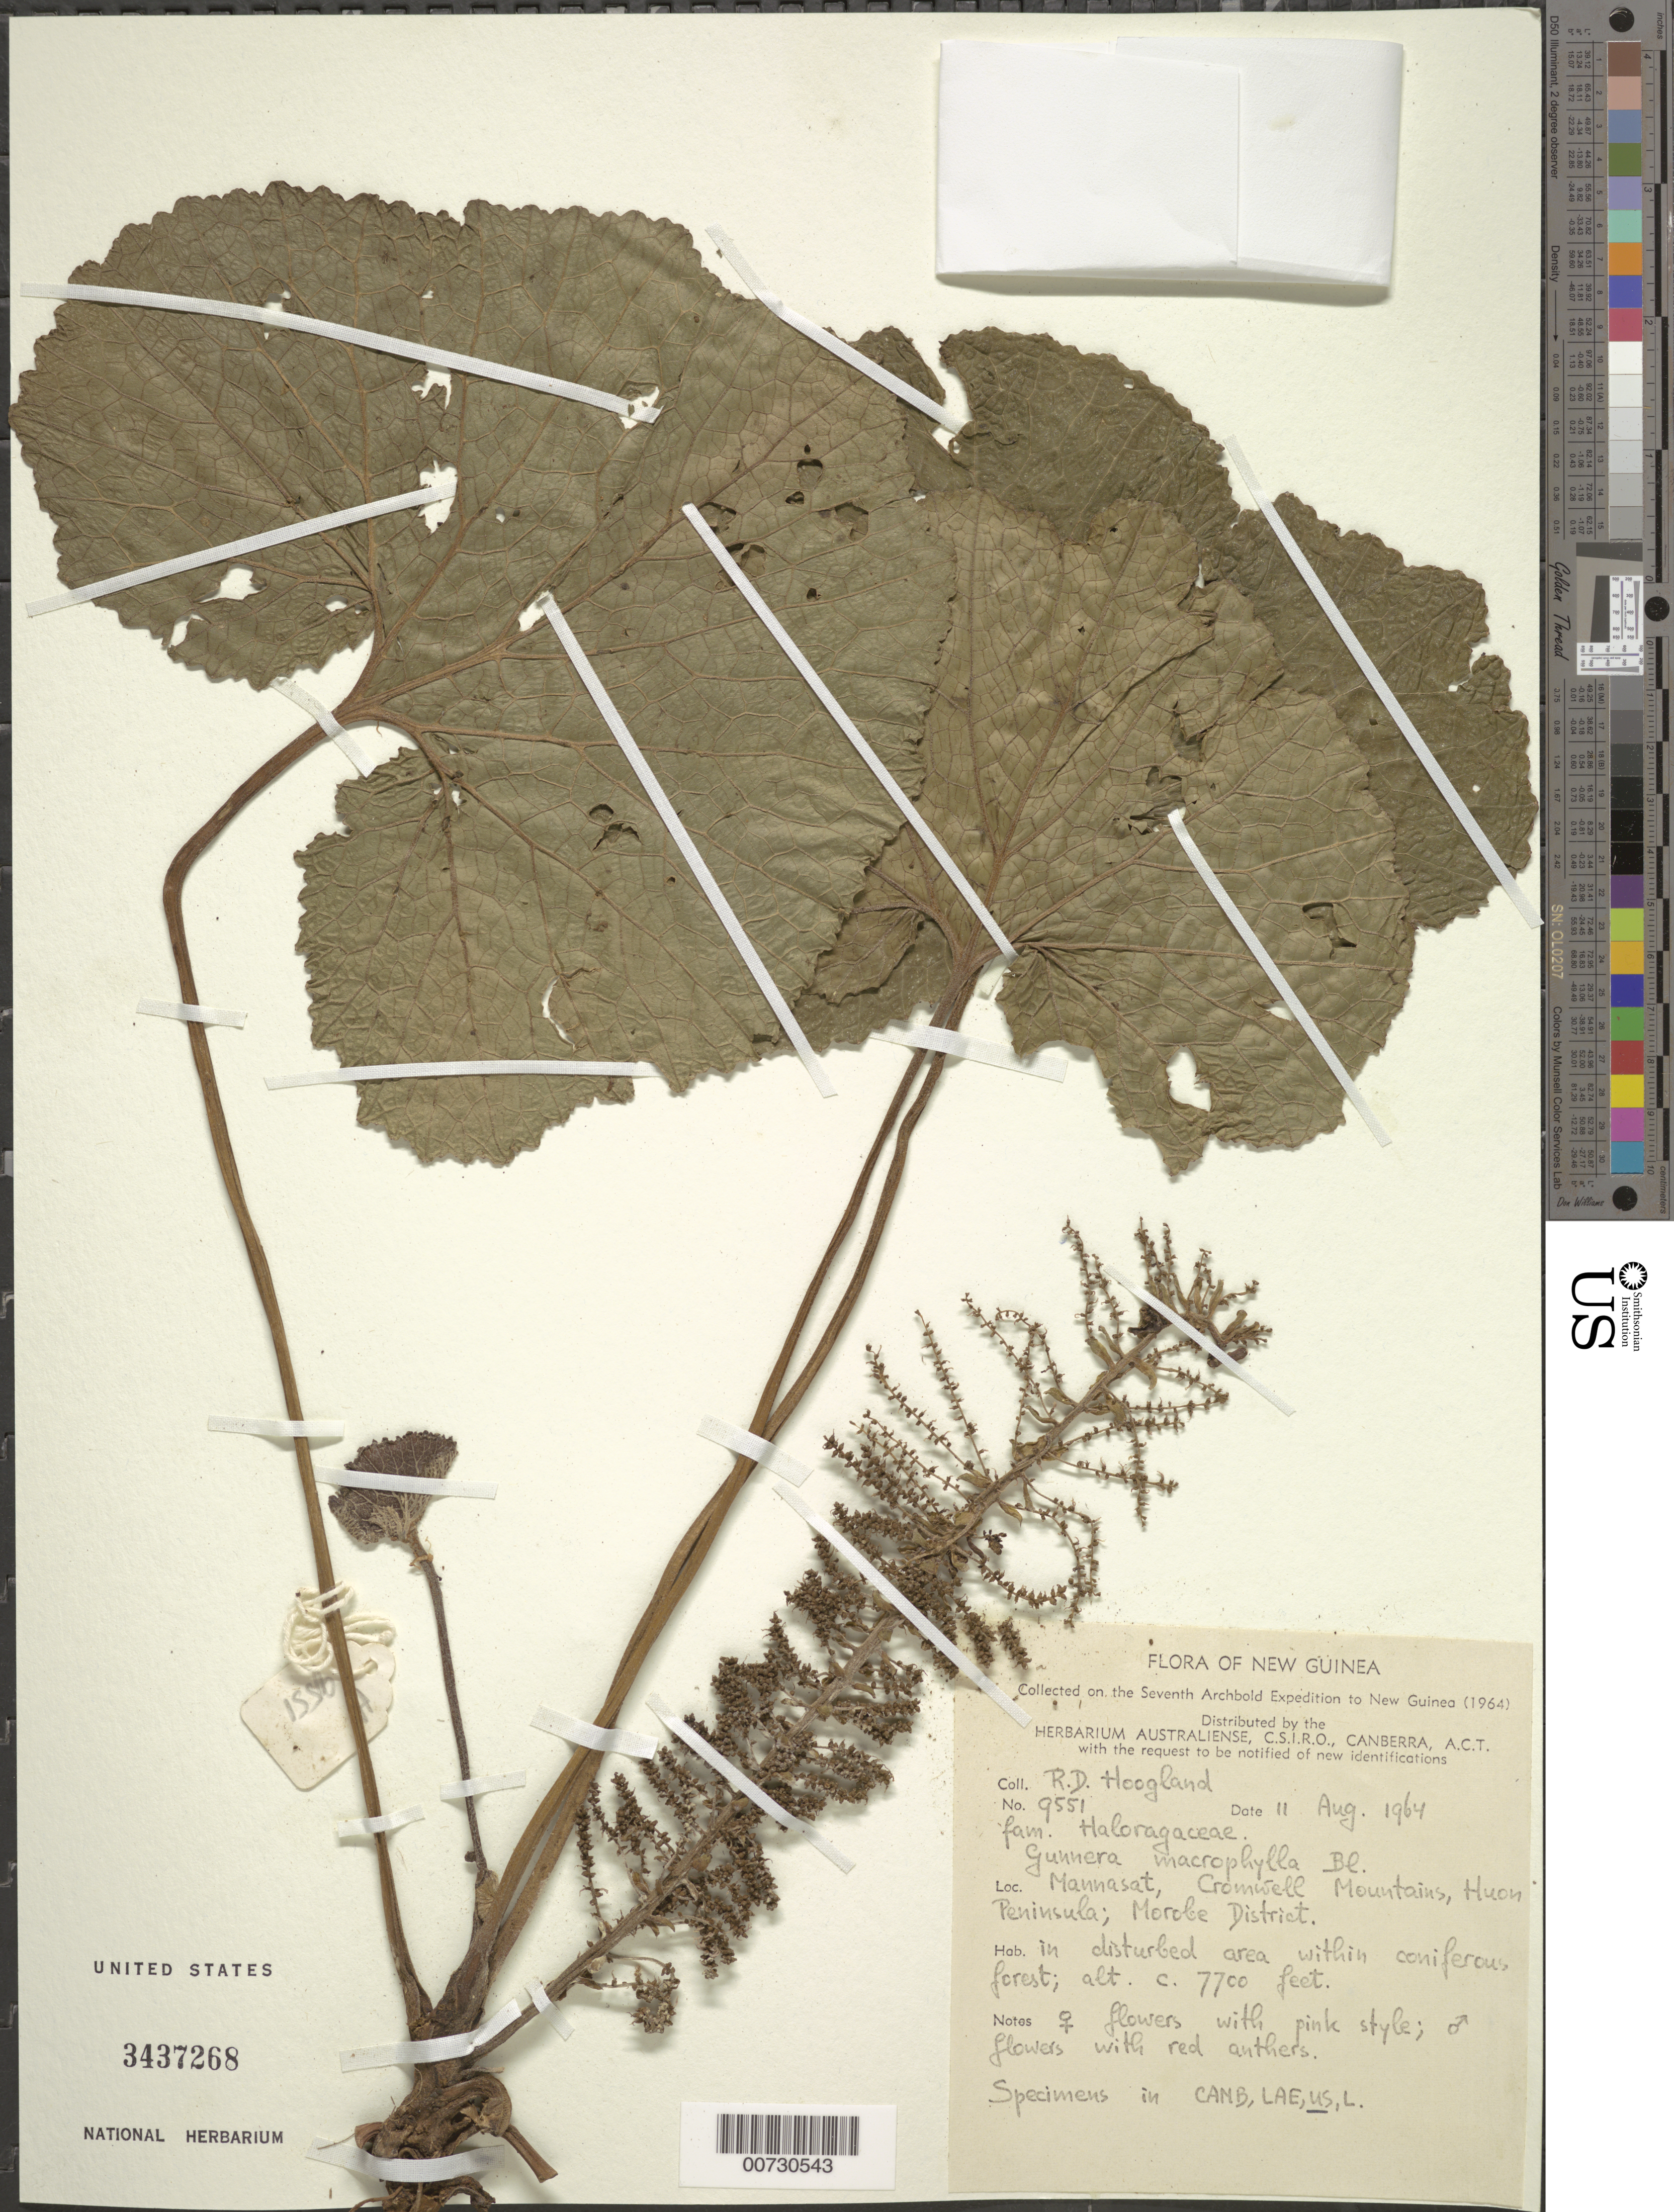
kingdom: Plantae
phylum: Tracheophyta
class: Magnoliopsida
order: Gunnerales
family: Gunneraceae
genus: Gunnera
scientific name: Gunnera macrophylla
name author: Blume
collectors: R. D. Hoogland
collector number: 9551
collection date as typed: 11 Aug 1964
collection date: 1964-08-11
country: Papua New Guinea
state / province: Morobe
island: New Guinea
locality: Mannasat, Cromwell Mtns., Huon Peninsula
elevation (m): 2347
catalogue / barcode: US 3437268